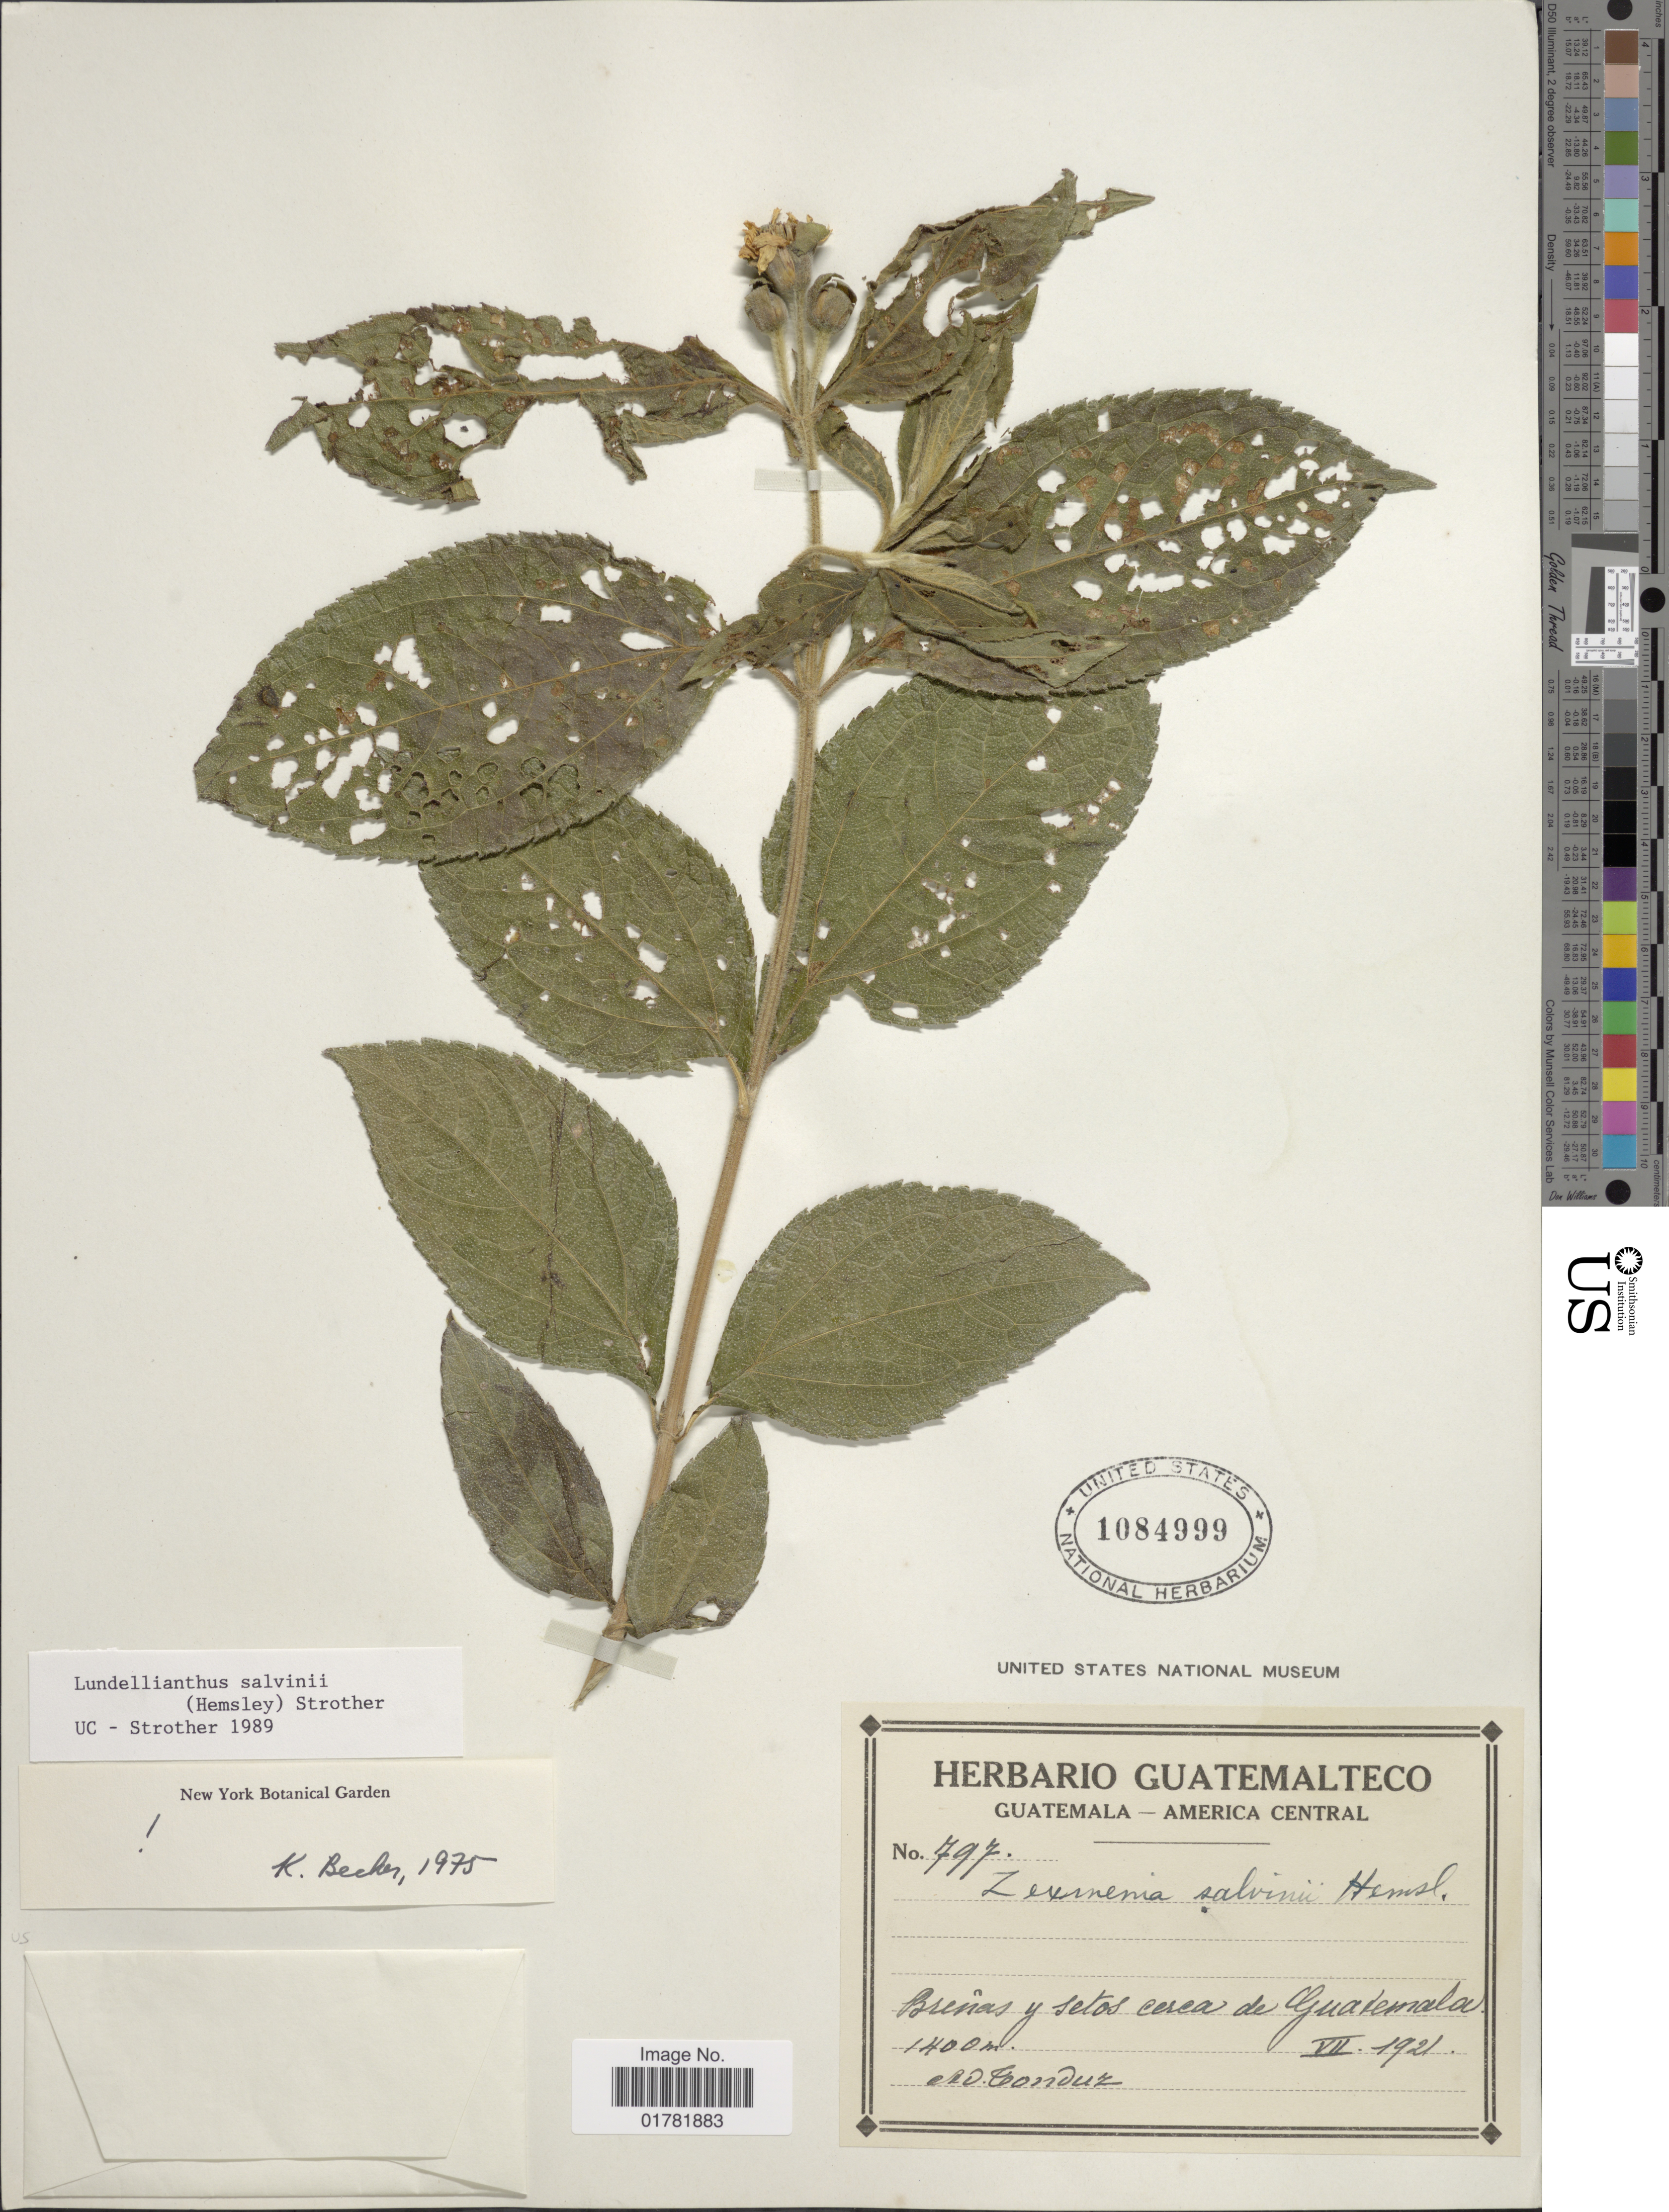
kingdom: Plantae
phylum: Tracheophyta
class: Magnoliopsida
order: Asterales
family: Asteraceae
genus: Lundellianthus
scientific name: Lundellianthus salvinii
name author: (Hemsl.) Strother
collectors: A. Tonduz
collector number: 797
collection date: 1921-07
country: Guatemala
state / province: Guatemala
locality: Breñas y setos cerca de Guatemala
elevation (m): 1400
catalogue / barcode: US 1084999